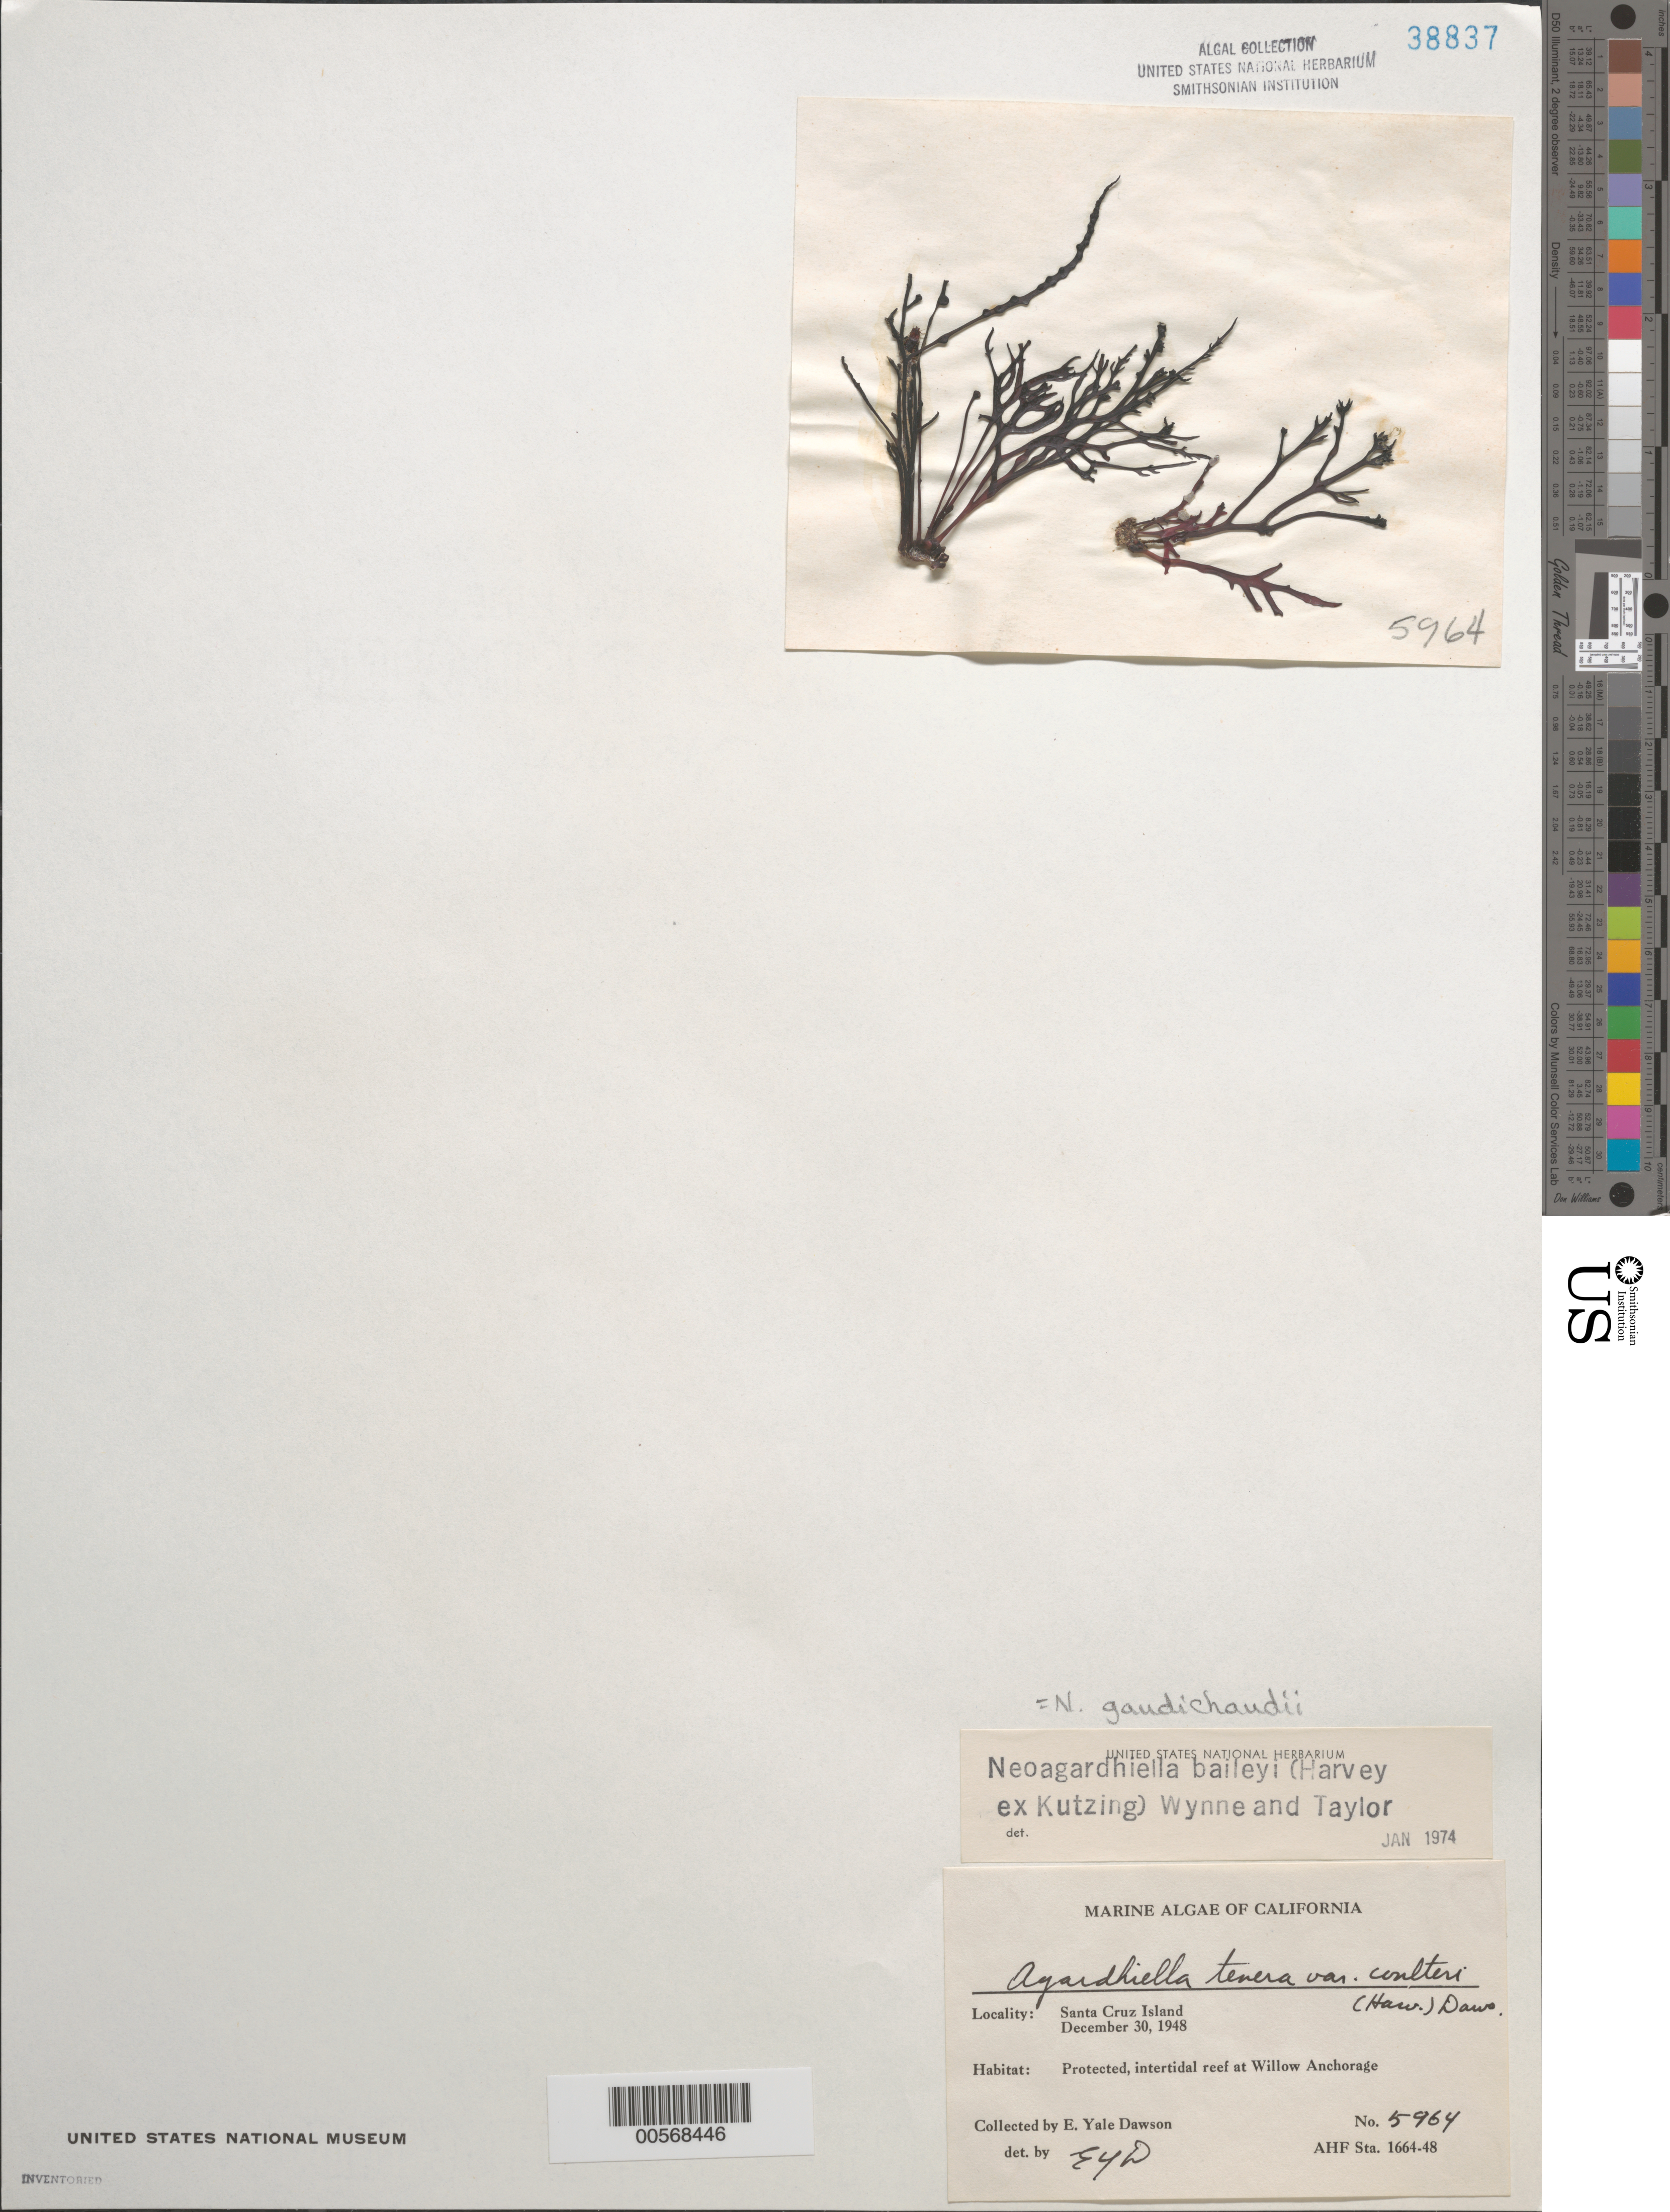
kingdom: Plantae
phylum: Rhodophyta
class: Florideophyceae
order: Gigartinales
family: Solieriaceae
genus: Sarcodiotheca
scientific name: Sarcodiotheca gaudichaudii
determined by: Algae name updating Project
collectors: E. Y. Dawson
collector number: EYD 5964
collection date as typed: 30 Dec 1948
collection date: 1948-12-30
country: United States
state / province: California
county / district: Santa Barbara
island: Santa Cruz Island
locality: Willows Anchorage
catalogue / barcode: US 38837